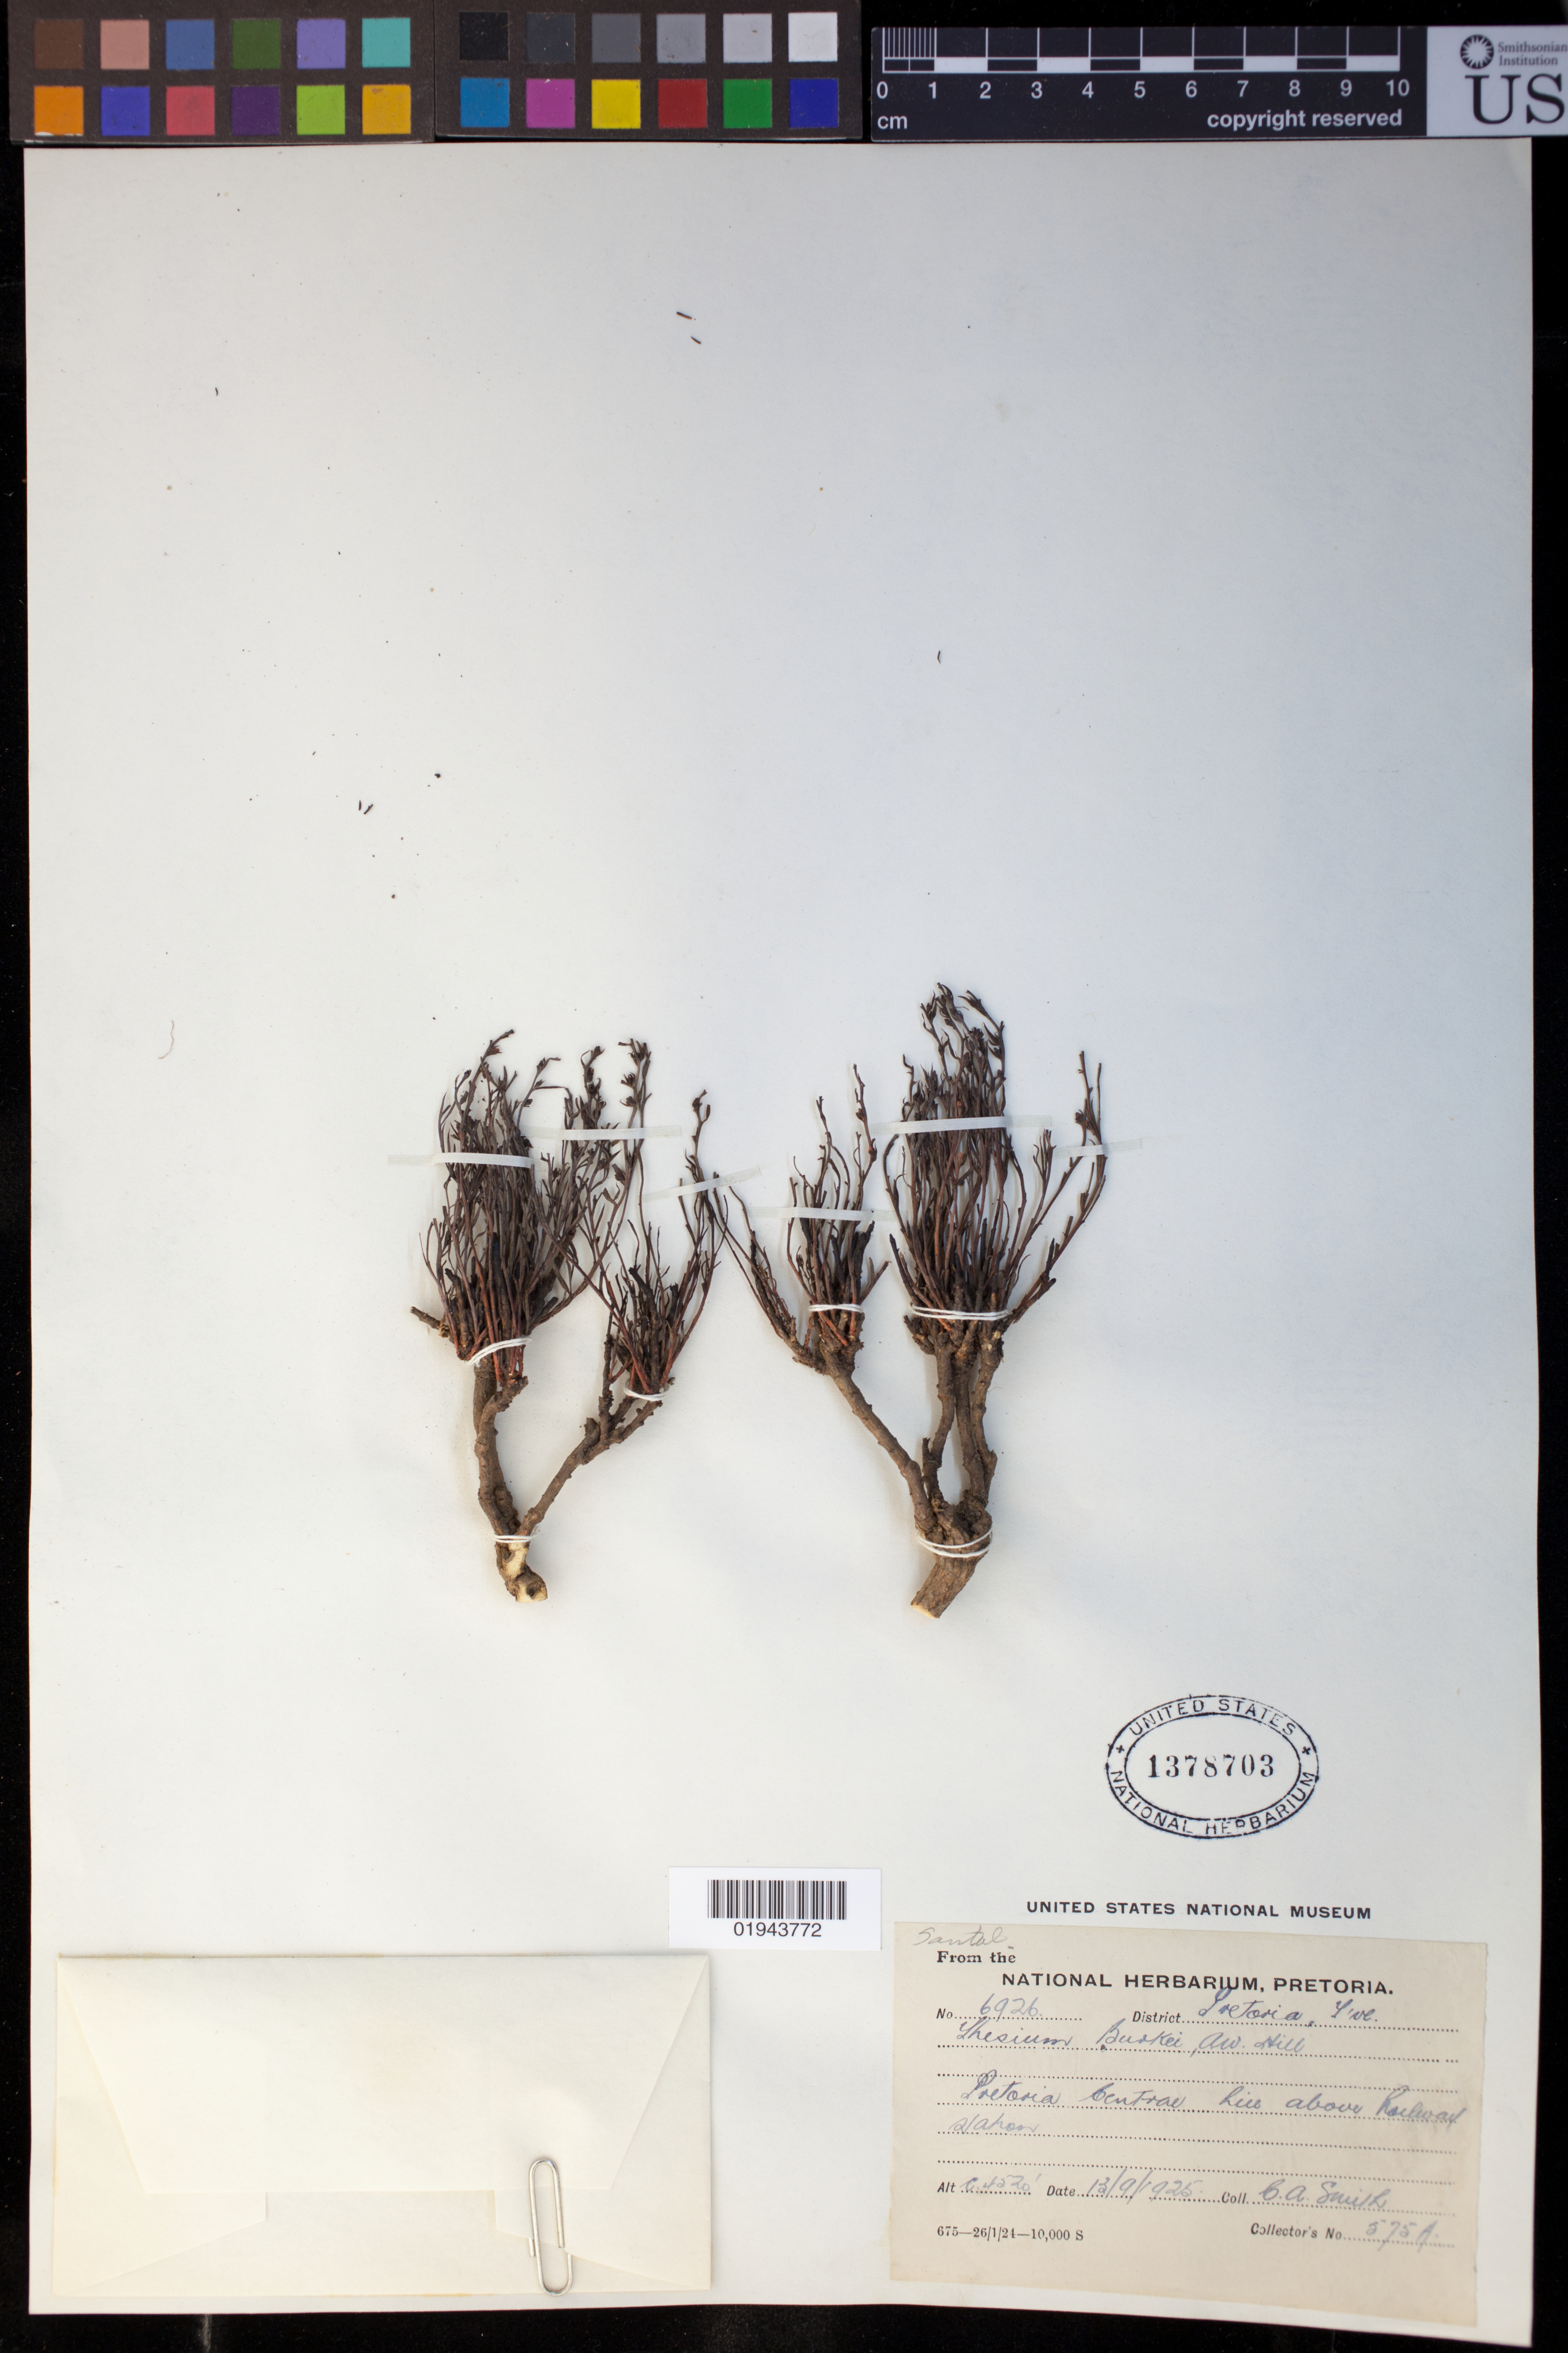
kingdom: Plantae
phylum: Tracheophyta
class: Magnoliopsida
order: Santalales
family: Thesiaceae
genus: Thesium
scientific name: Thesium burkei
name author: A.W. Hill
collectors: C. A. Smith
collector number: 575A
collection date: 1925-09-13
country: South Africa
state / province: Gauteng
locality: Pretoria Central hill above Railway station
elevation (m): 1378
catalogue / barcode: US 1378703